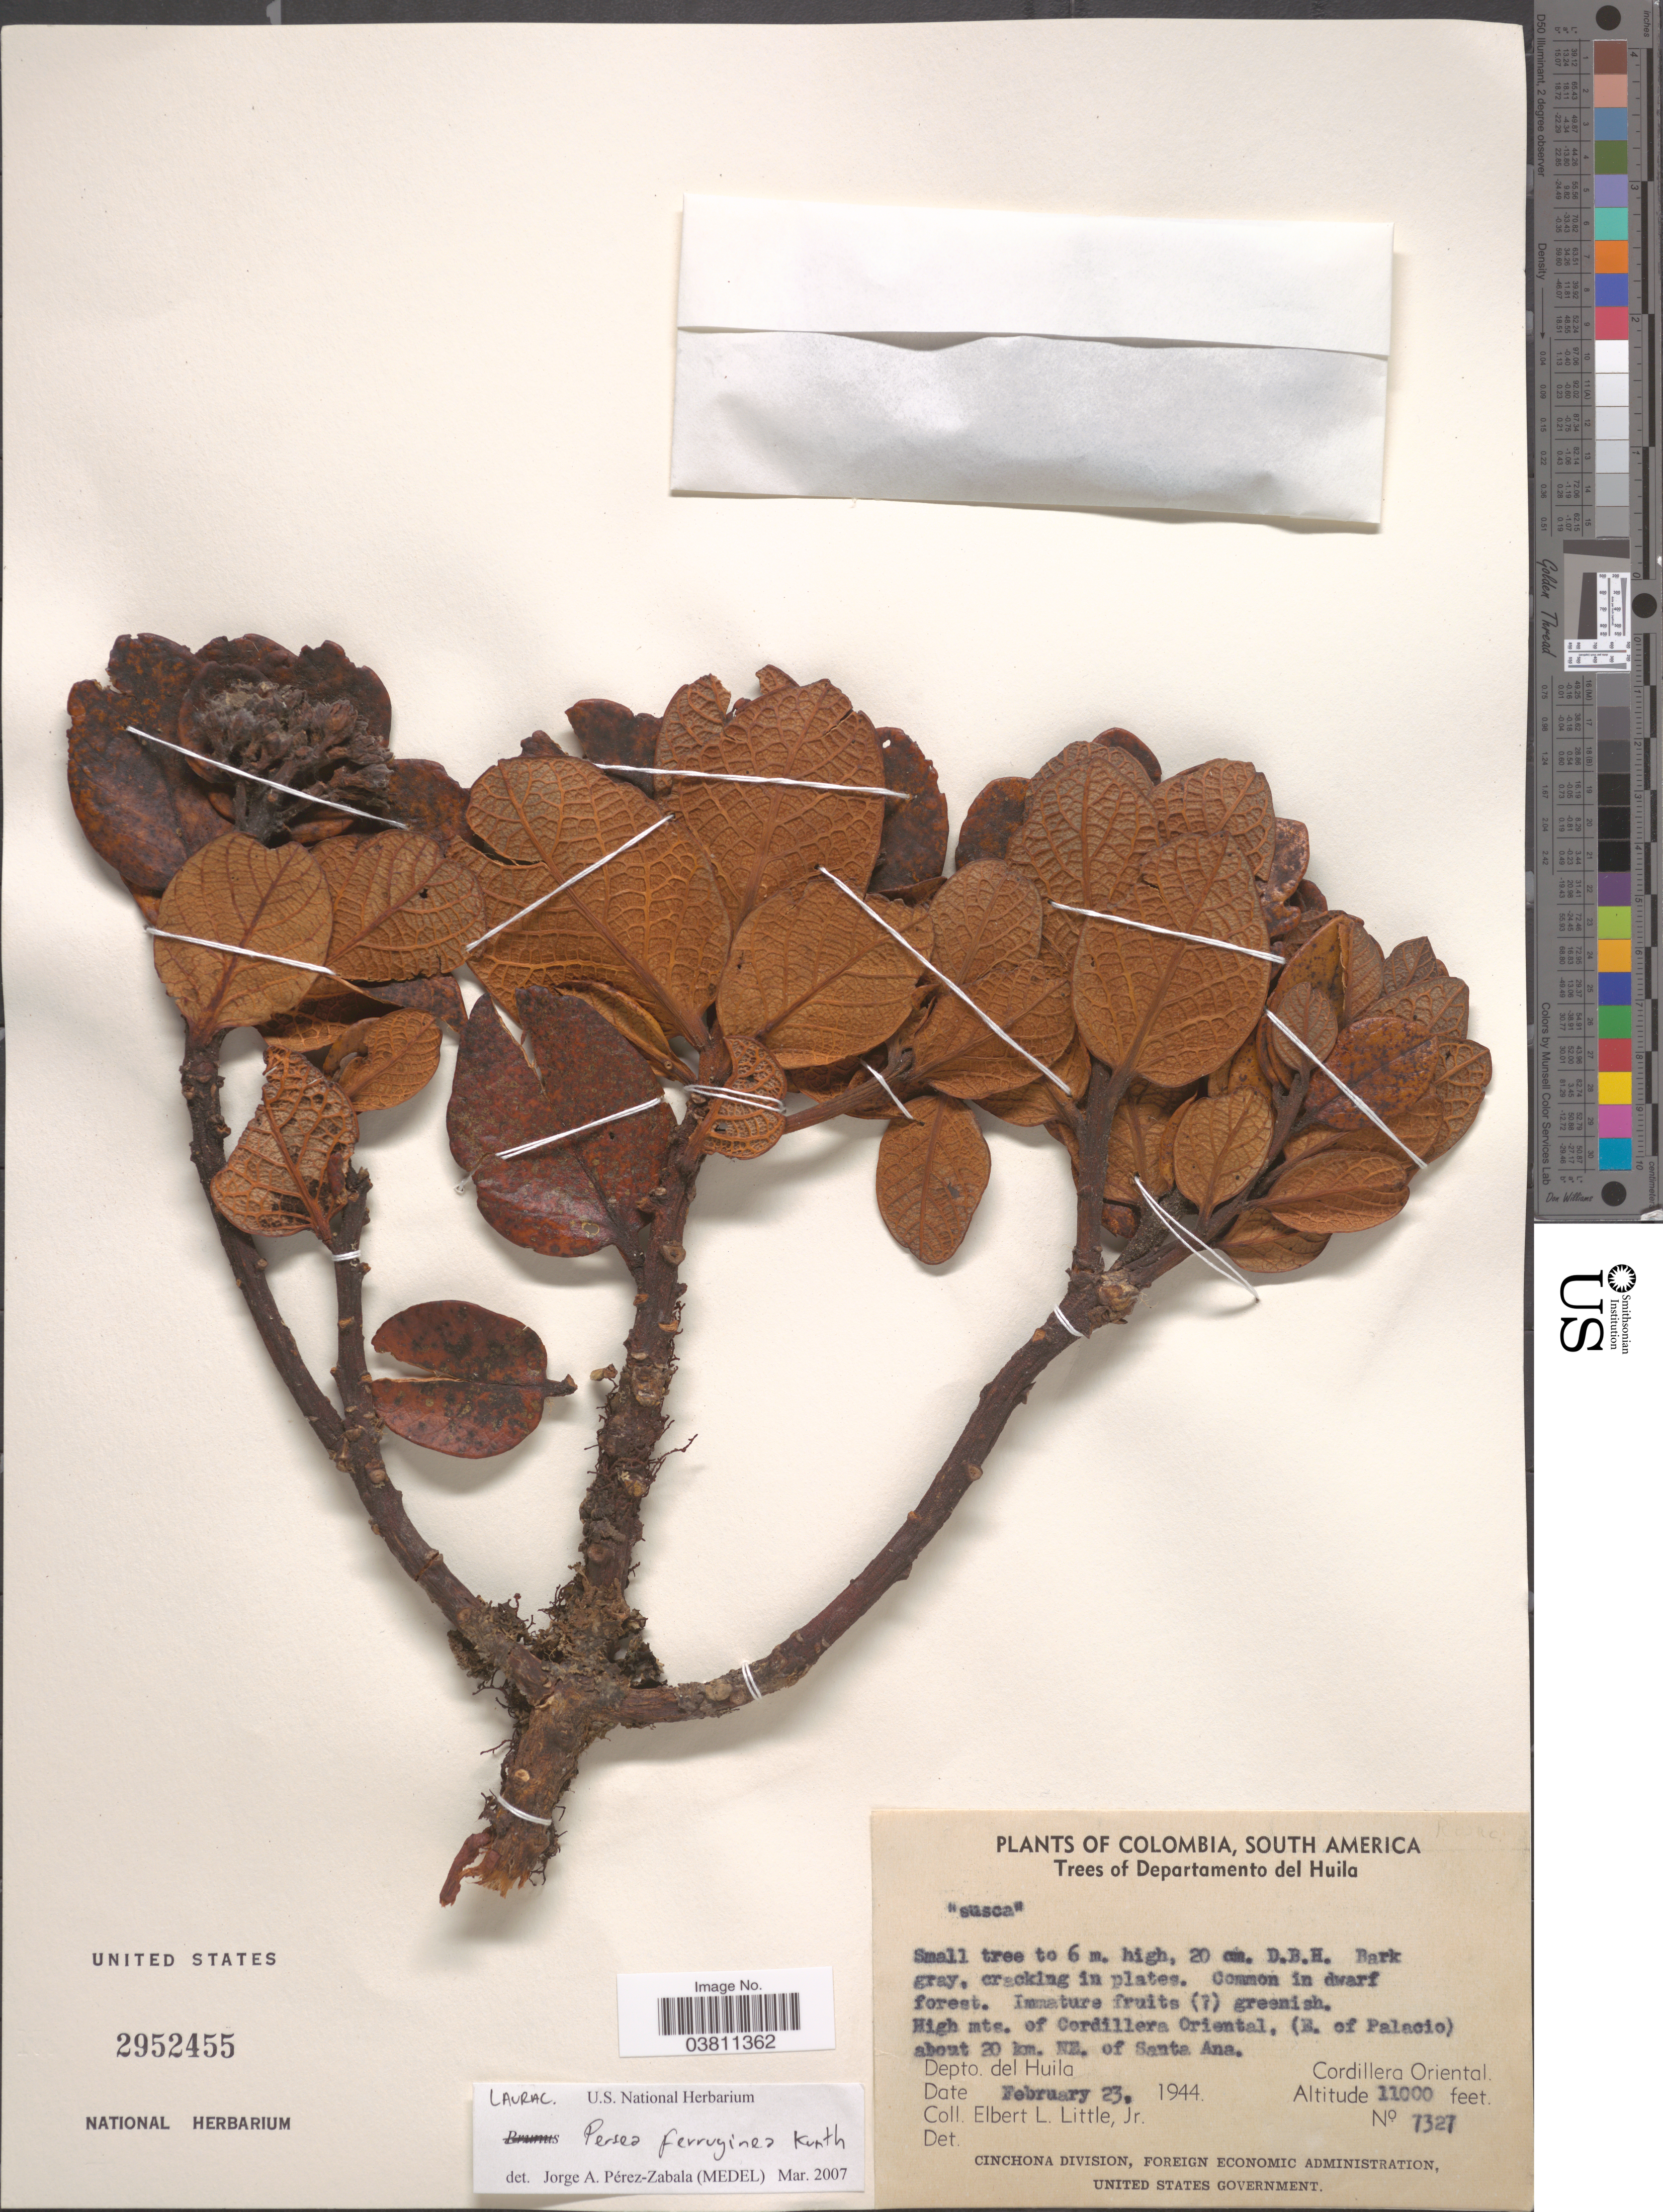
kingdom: Plantae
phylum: Tracheophyta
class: Magnoliopsida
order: Laurales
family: Lauraceae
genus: Persea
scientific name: Persea ferruginea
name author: Kunth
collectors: E. L. Little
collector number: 7327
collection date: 1944-02-23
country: Colombia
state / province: Huila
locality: Departamento del Huila. High mts. of Cordillera Oriental, (E. of Palacio) about 20 km. NE. of Santa Ana. Depto. del Huila. Cordillera Oriental.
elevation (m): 3353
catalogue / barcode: US 2952455